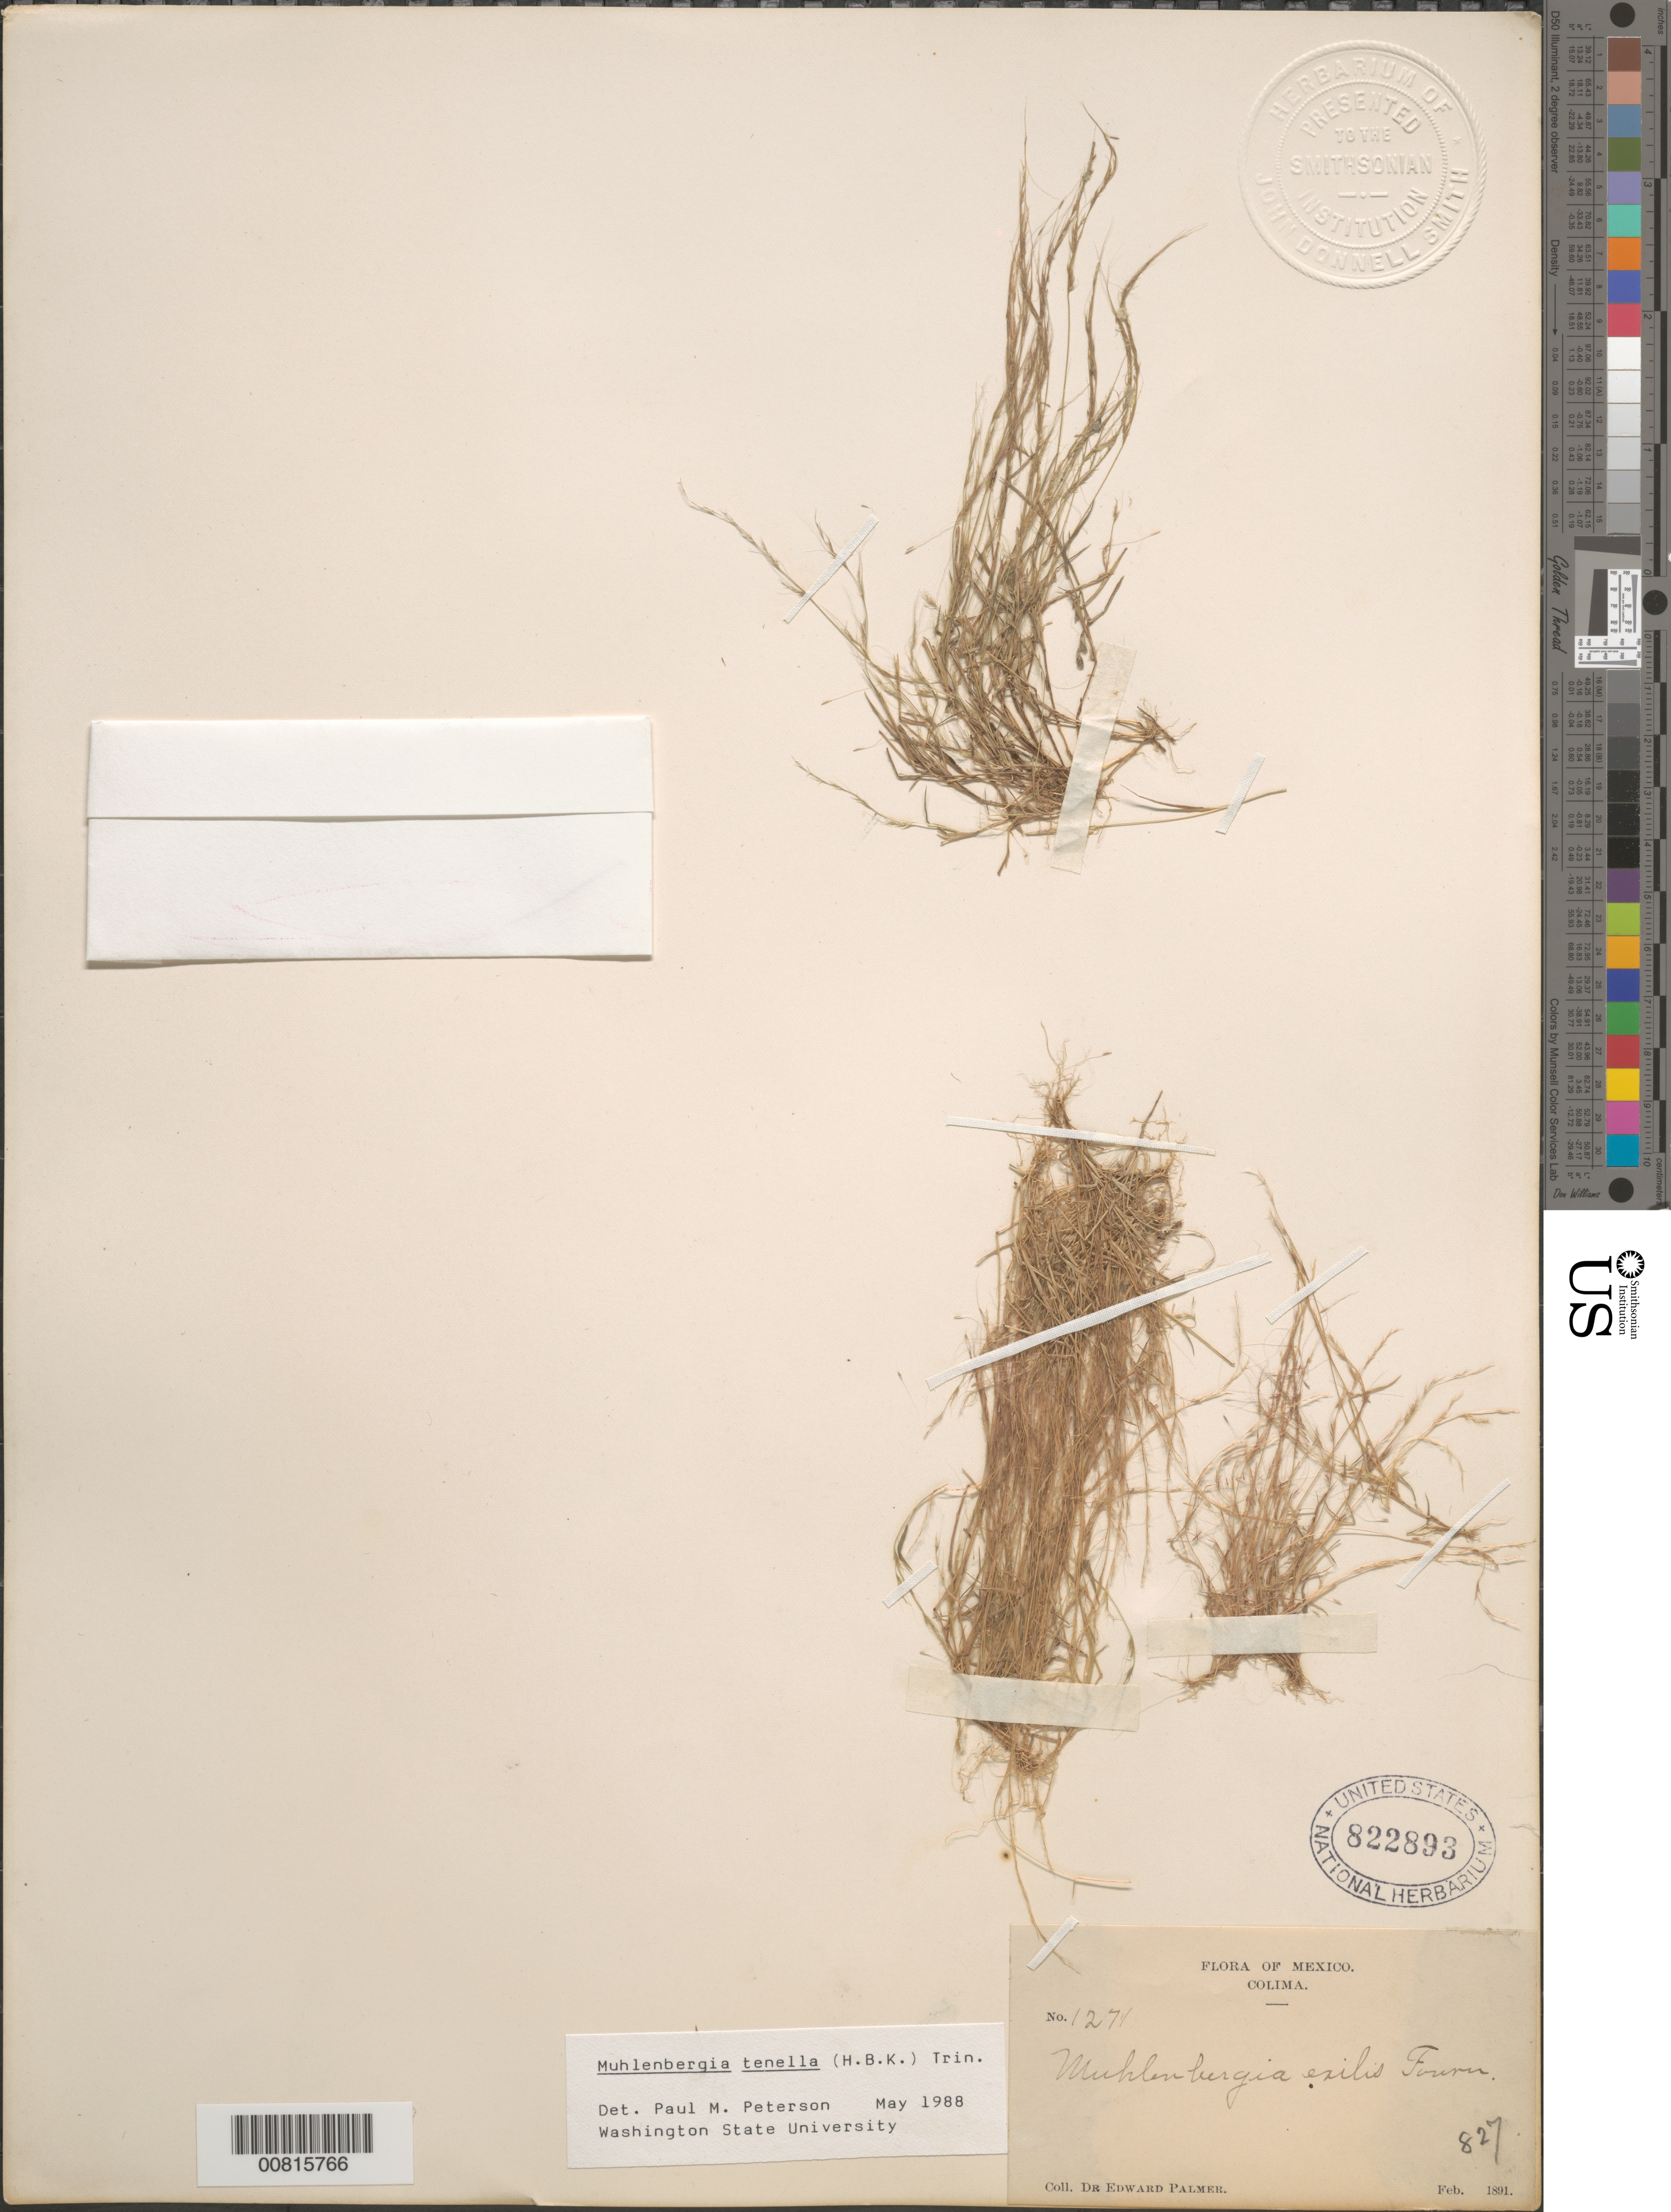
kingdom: Plantae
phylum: Tracheophyta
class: Liliopsida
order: Poales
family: Poaceae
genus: Muhlenbergia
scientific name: Muhlenbergia tenella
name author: (Kunth) Trin.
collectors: E. Palmer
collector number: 1271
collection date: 1891-01-09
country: Mexico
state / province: Colima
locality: Colima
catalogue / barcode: US 822893